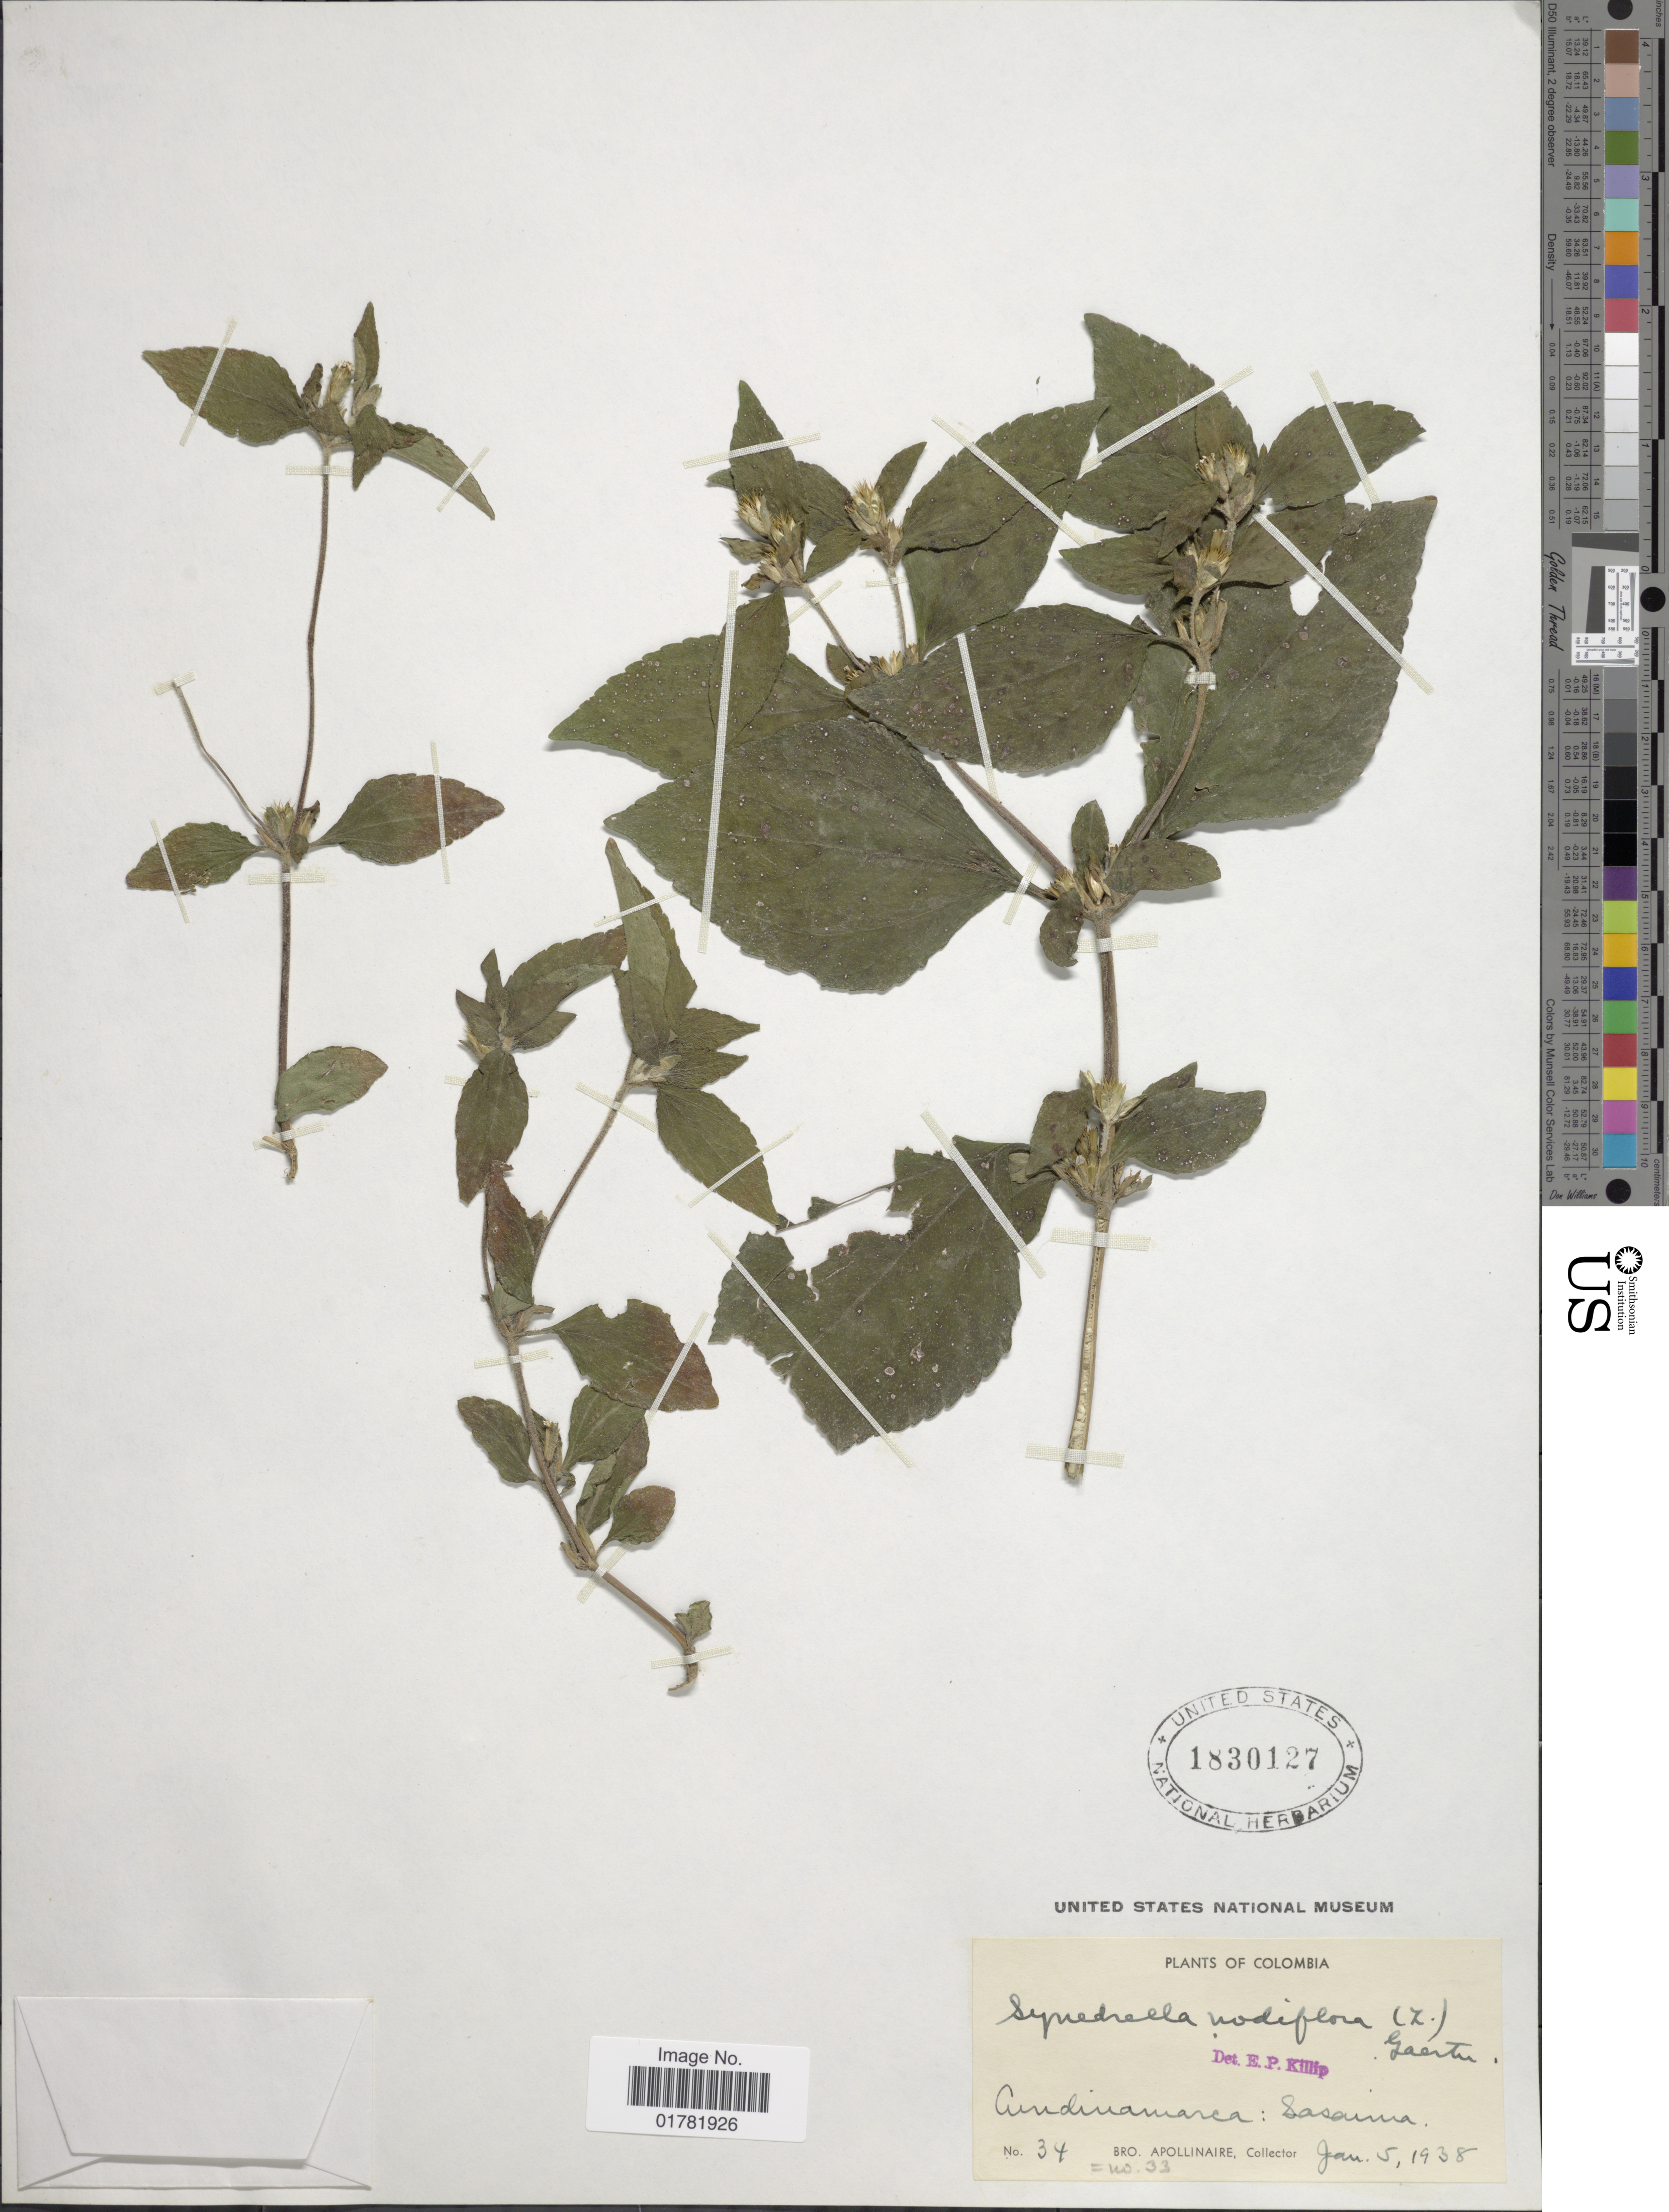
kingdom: Plantae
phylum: Tracheophyta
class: Magnoliopsida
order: Asterales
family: Asteraceae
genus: Synedrella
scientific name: Synedrella nodiflora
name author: (L.) Gaertn.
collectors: Bro. Apollinaire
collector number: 34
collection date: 1938-01-05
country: Colombia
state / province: Cundinamarca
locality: Sasaima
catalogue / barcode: US 1830127